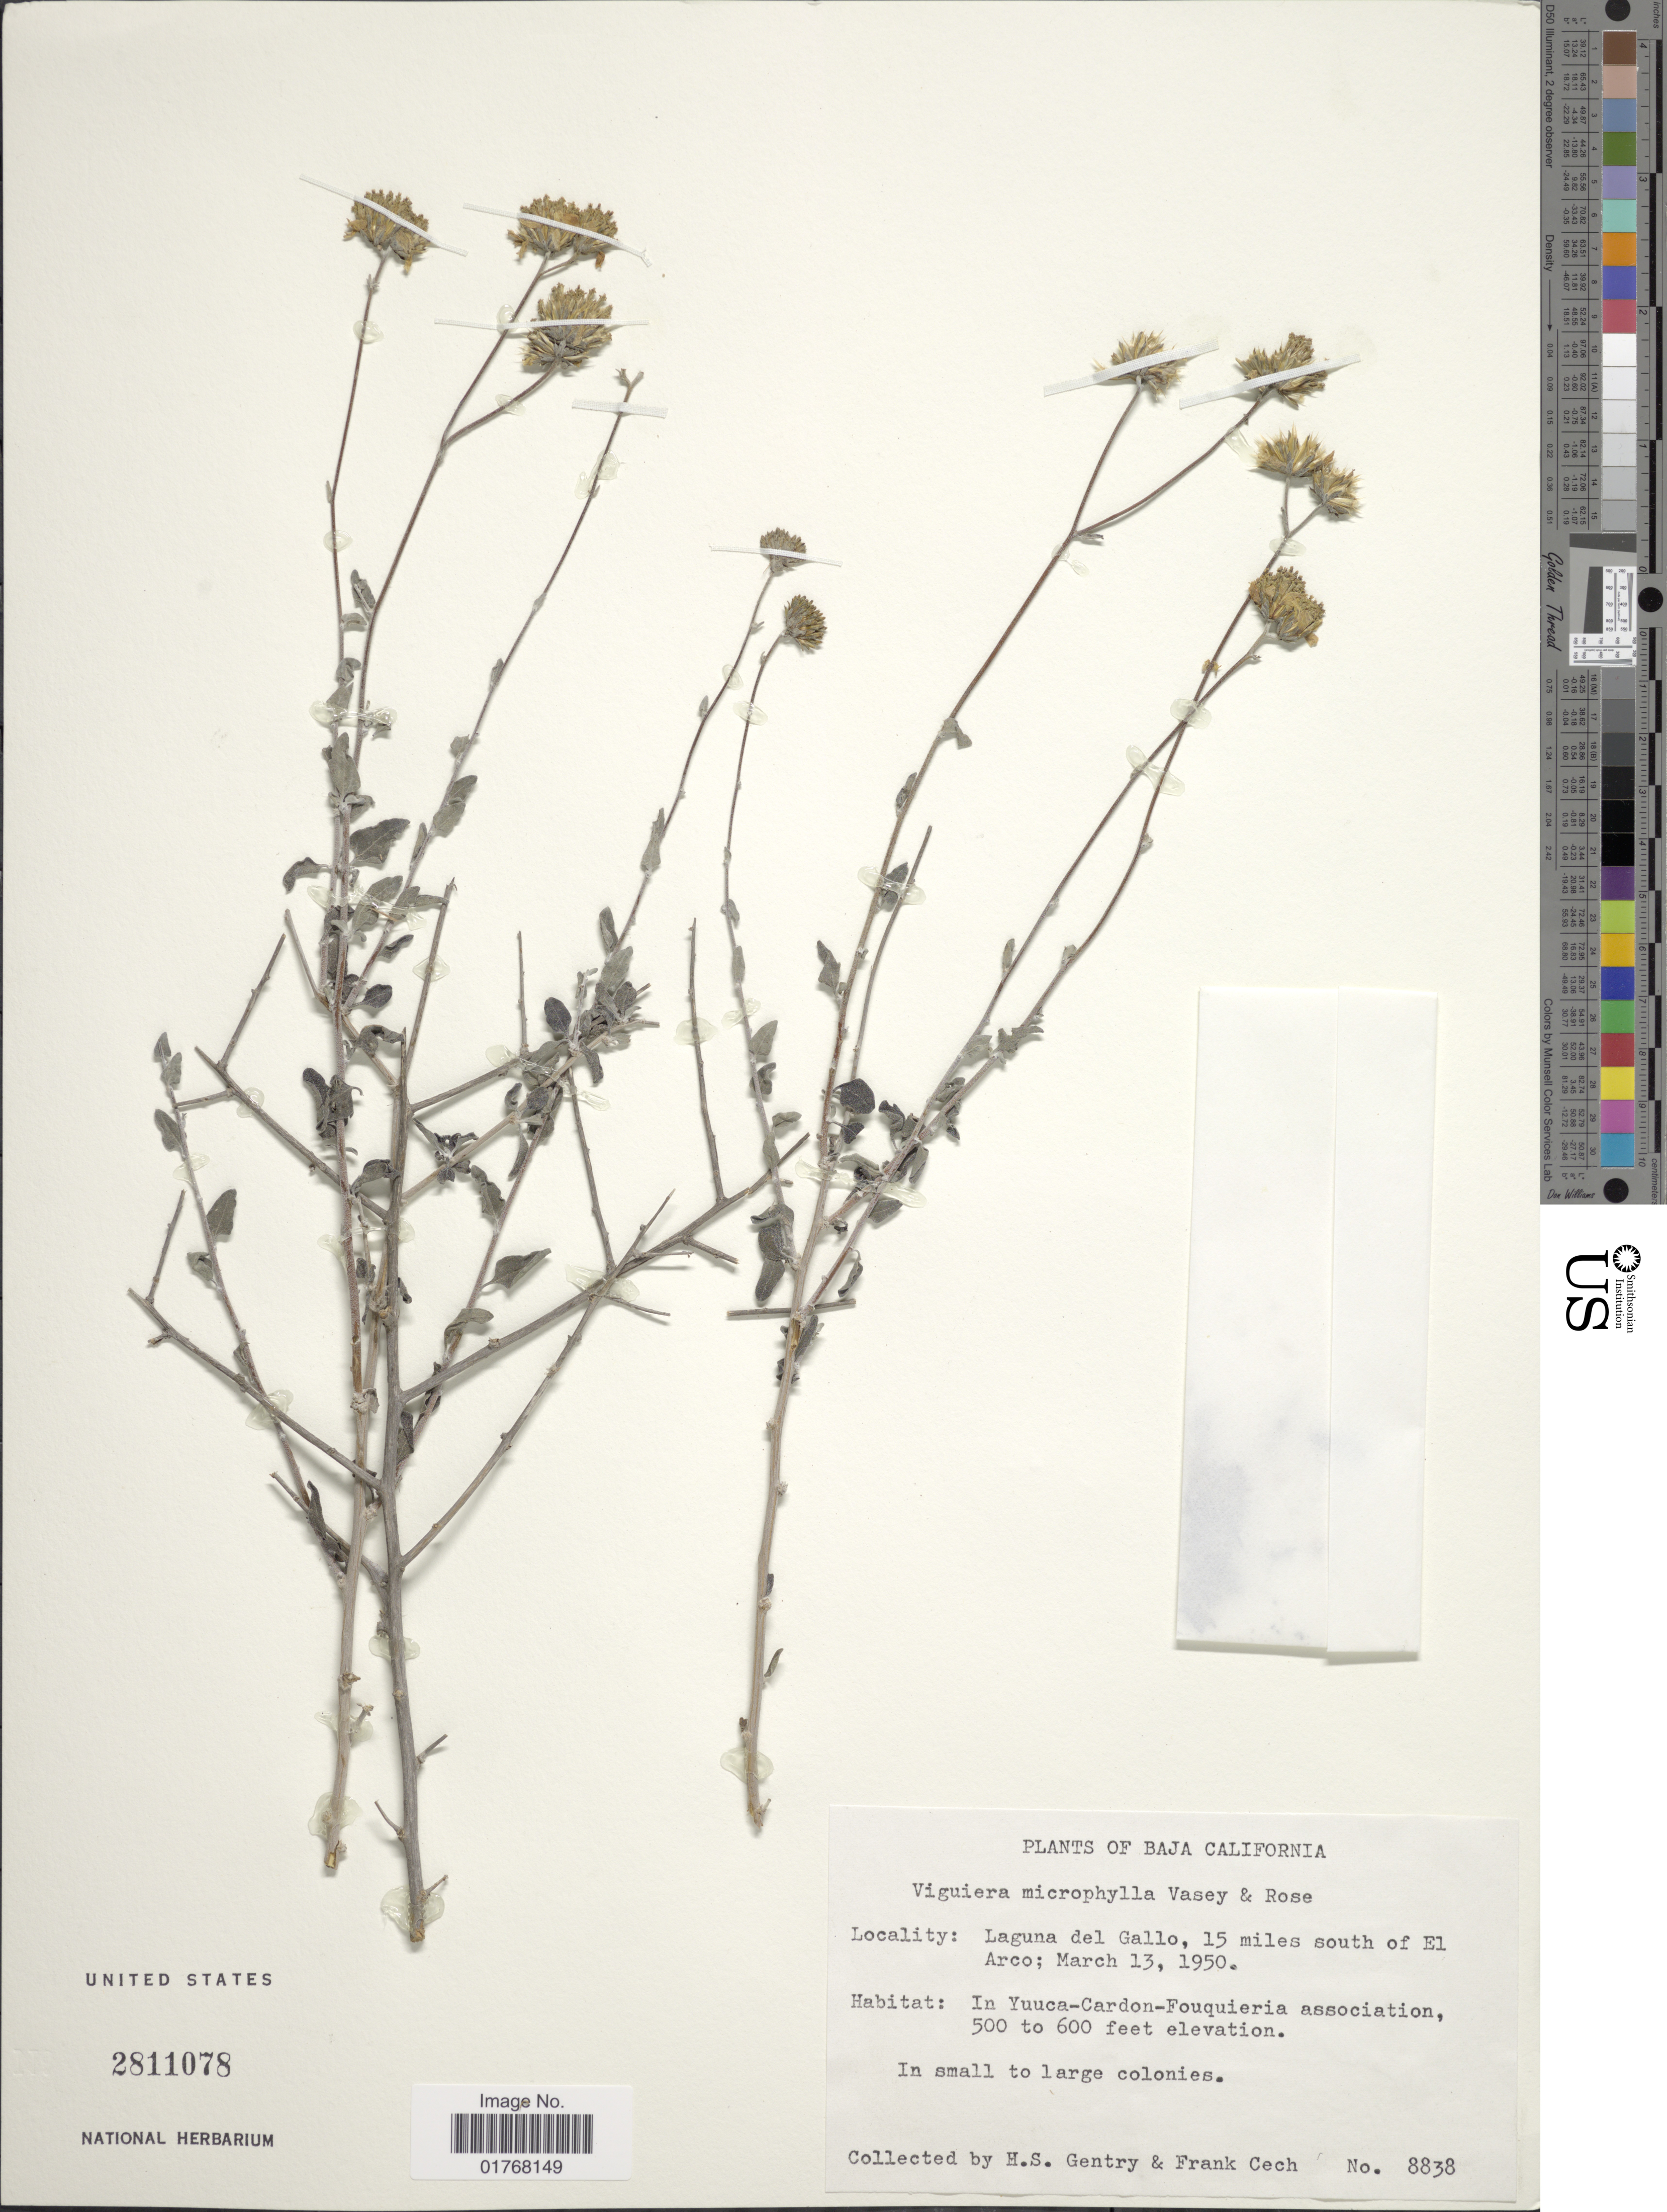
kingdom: Plantae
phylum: Tracheophyta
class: Magnoliopsida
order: Asterales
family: Asteraceae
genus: Viguiera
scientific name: Viguiera microphylla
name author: Vasey & Rose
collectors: H. S. Gentry & F. Cech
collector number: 8838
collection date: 1950-03-13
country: Mexico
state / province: Baja California Sur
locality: Laguna del Gallo, 15 miles south of El Arco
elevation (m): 152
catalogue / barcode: US 2811078